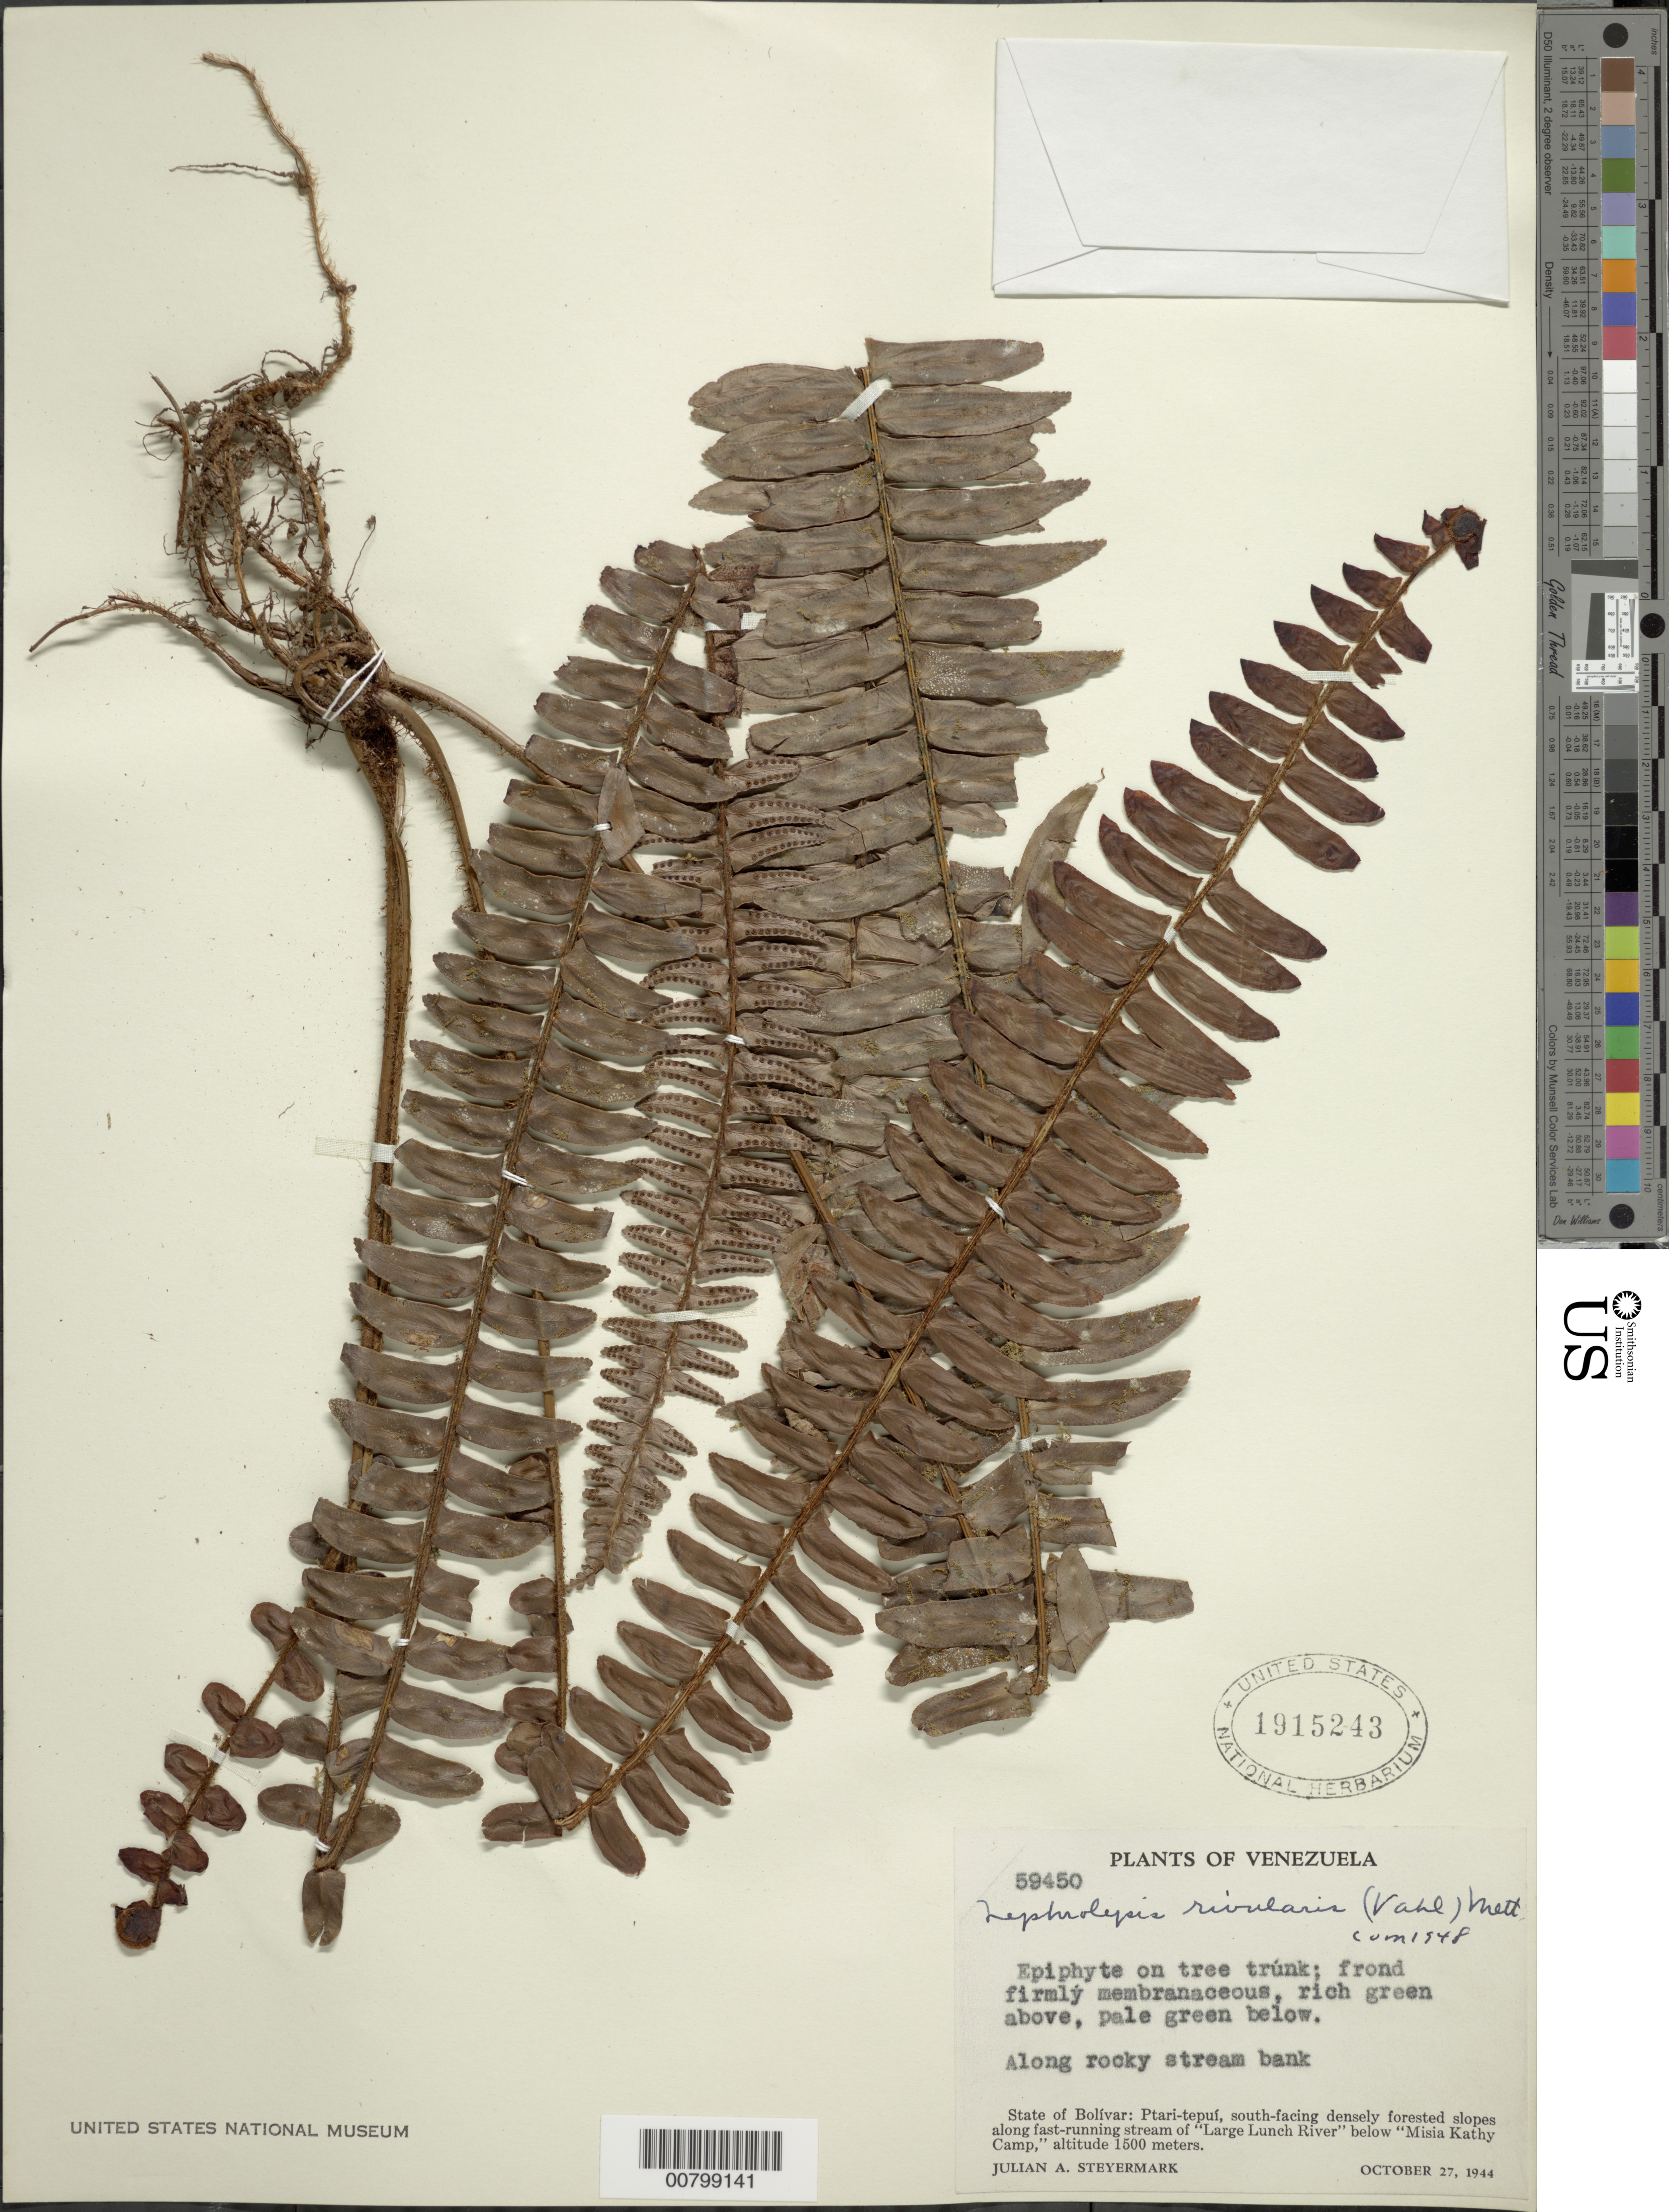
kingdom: Plantae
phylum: Tracheophyta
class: Polypodiopsida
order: Polypodiales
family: Nephrolepidaceae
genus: Nephrolepis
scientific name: Nephrolepis rivularis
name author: (Vahl) Mett. ex Krug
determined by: Morton, C. V.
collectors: J. Steyermark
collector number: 59450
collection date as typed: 27-Oct-44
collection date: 1944-10-27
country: Venezuela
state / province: Bolívar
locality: Ptari-tepuí, between "Large Lunch River" and "Misia Kathy Camp"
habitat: Along rocky stream bank; on tree trunk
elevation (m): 1500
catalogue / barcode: US 1915243